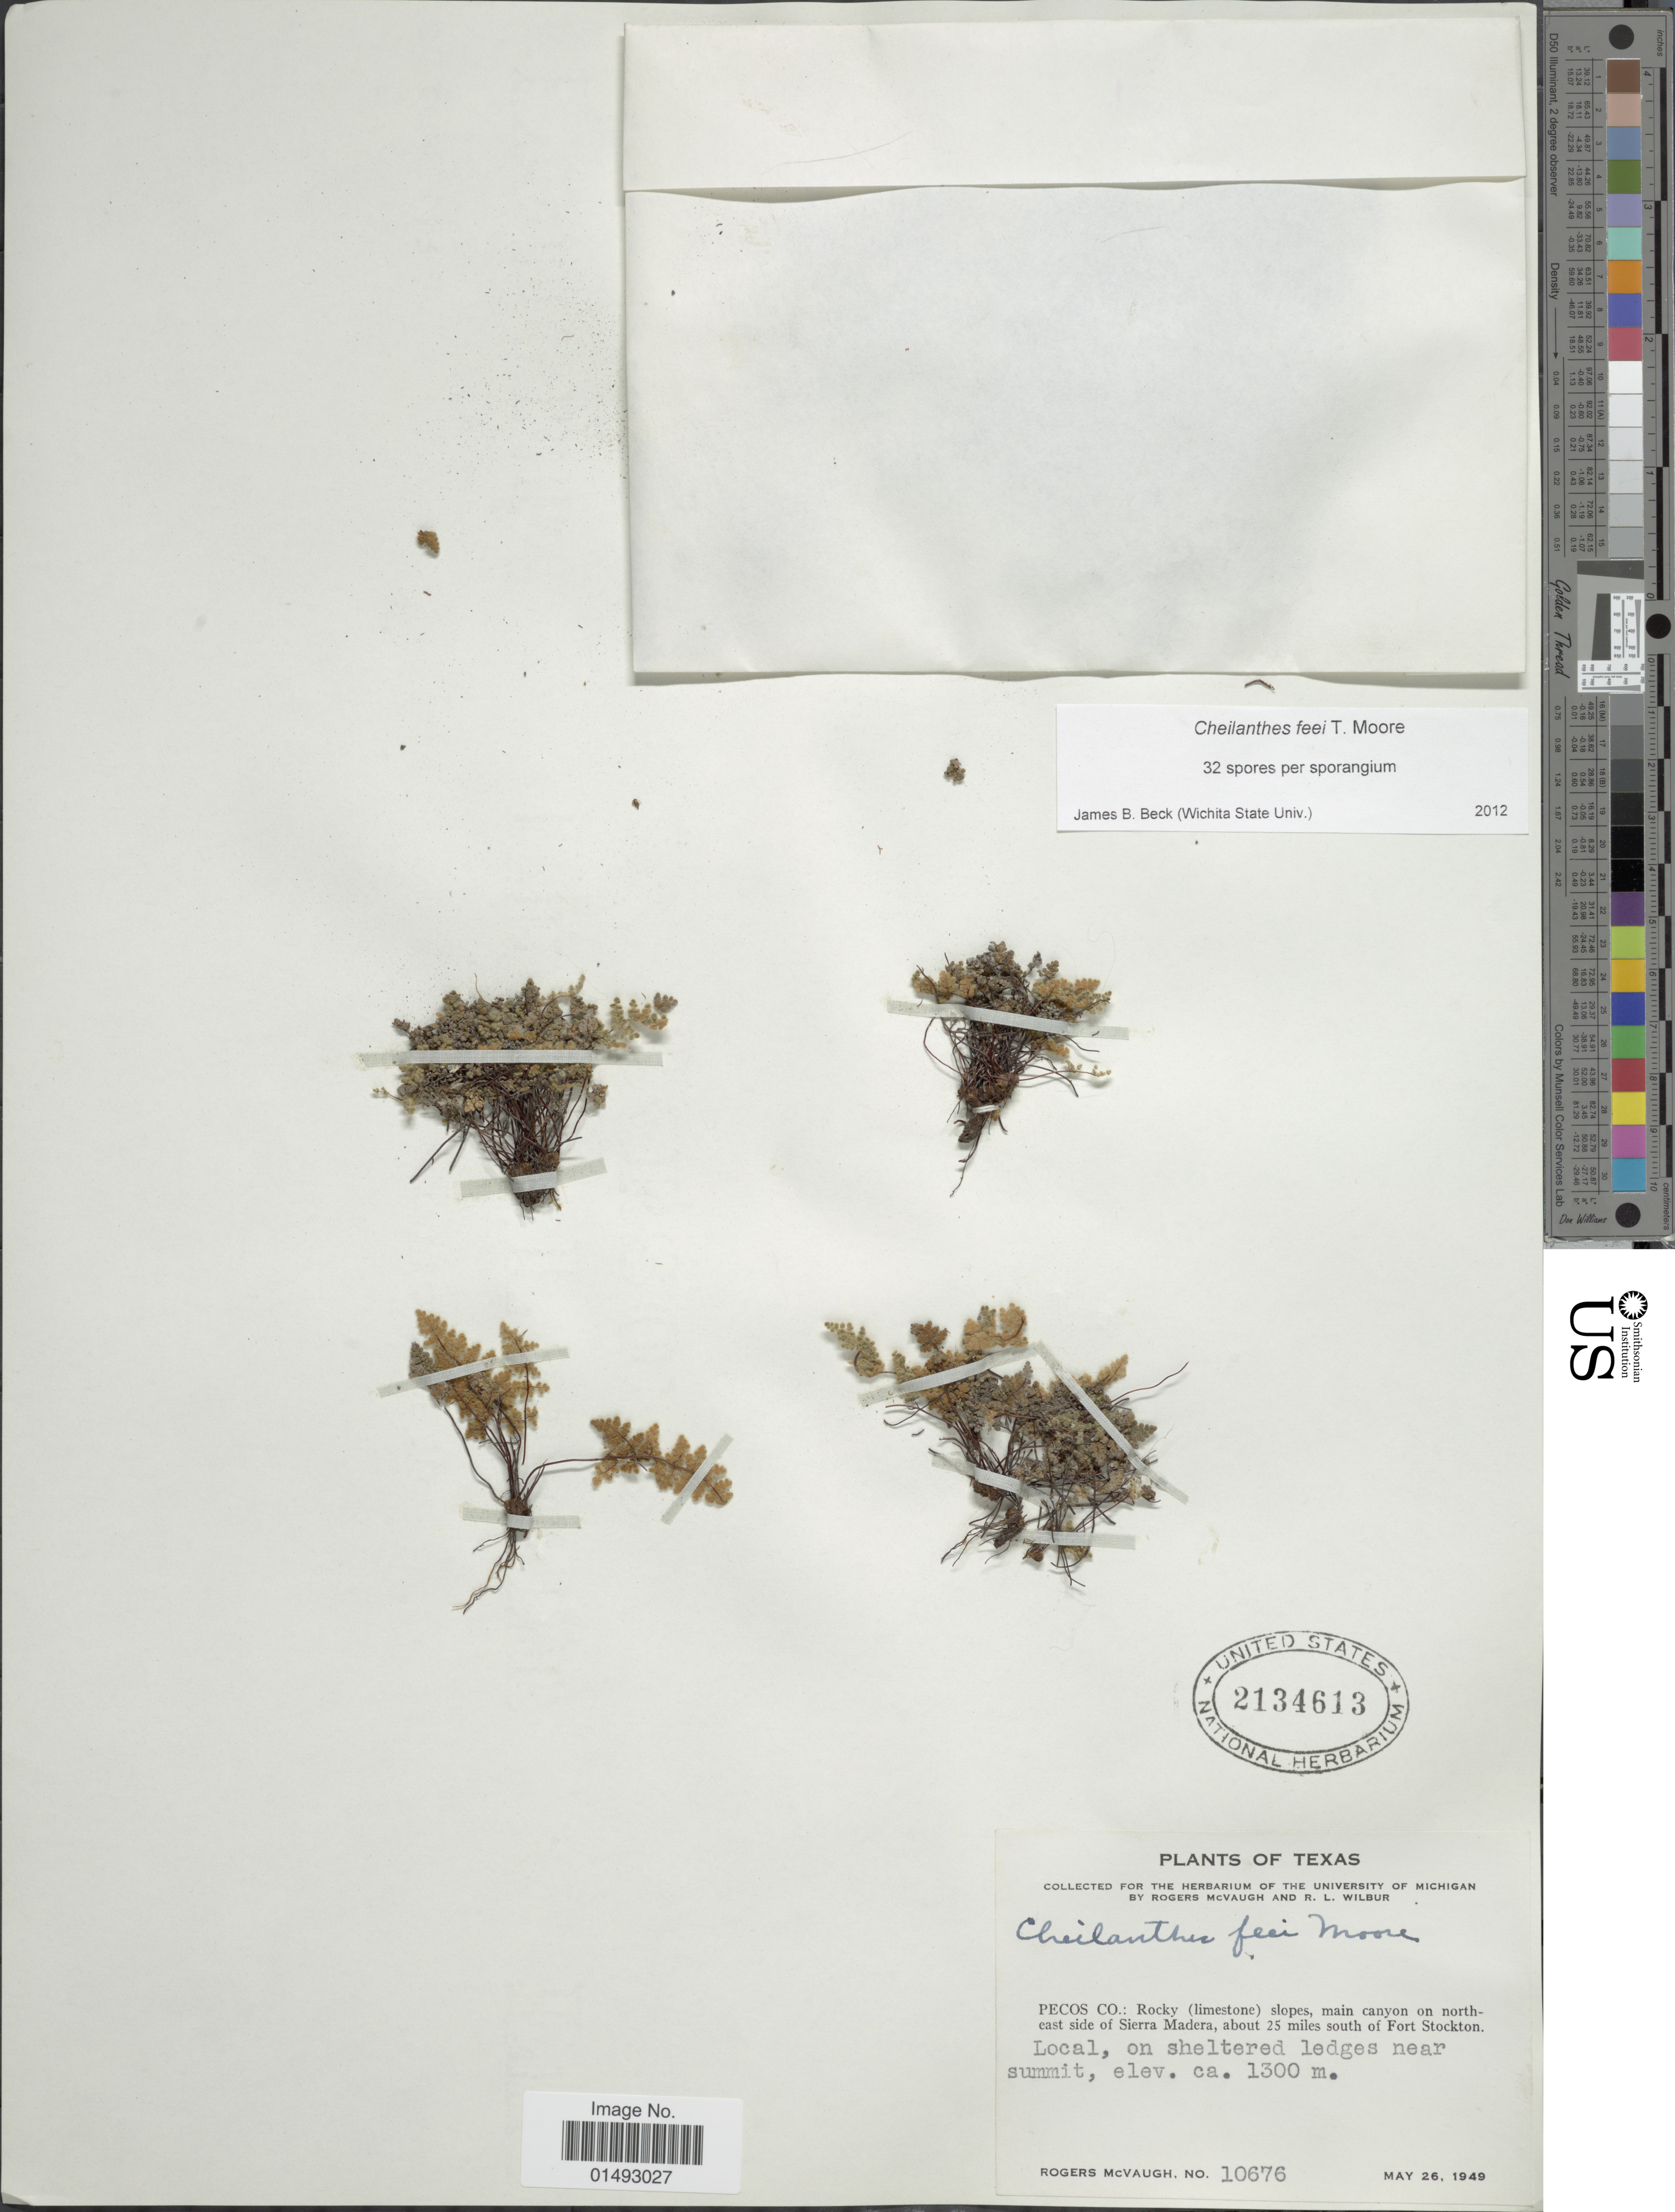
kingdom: Plantae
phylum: Tracheophyta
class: Polypodiopsida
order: Polypodiales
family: Pteridaceae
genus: Myriopteris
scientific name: Myriopteris gracilis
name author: Fée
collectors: R. McVaugh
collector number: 10676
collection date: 1949-05-26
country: United States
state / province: Texas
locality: Pecos Co.: Rocky (limestone) slopes, main canyon on northeast side of Sierra Madera, about 25 miles south of fort Stockton. Local, on sheltered ledges near summit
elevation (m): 1300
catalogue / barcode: US 2134613